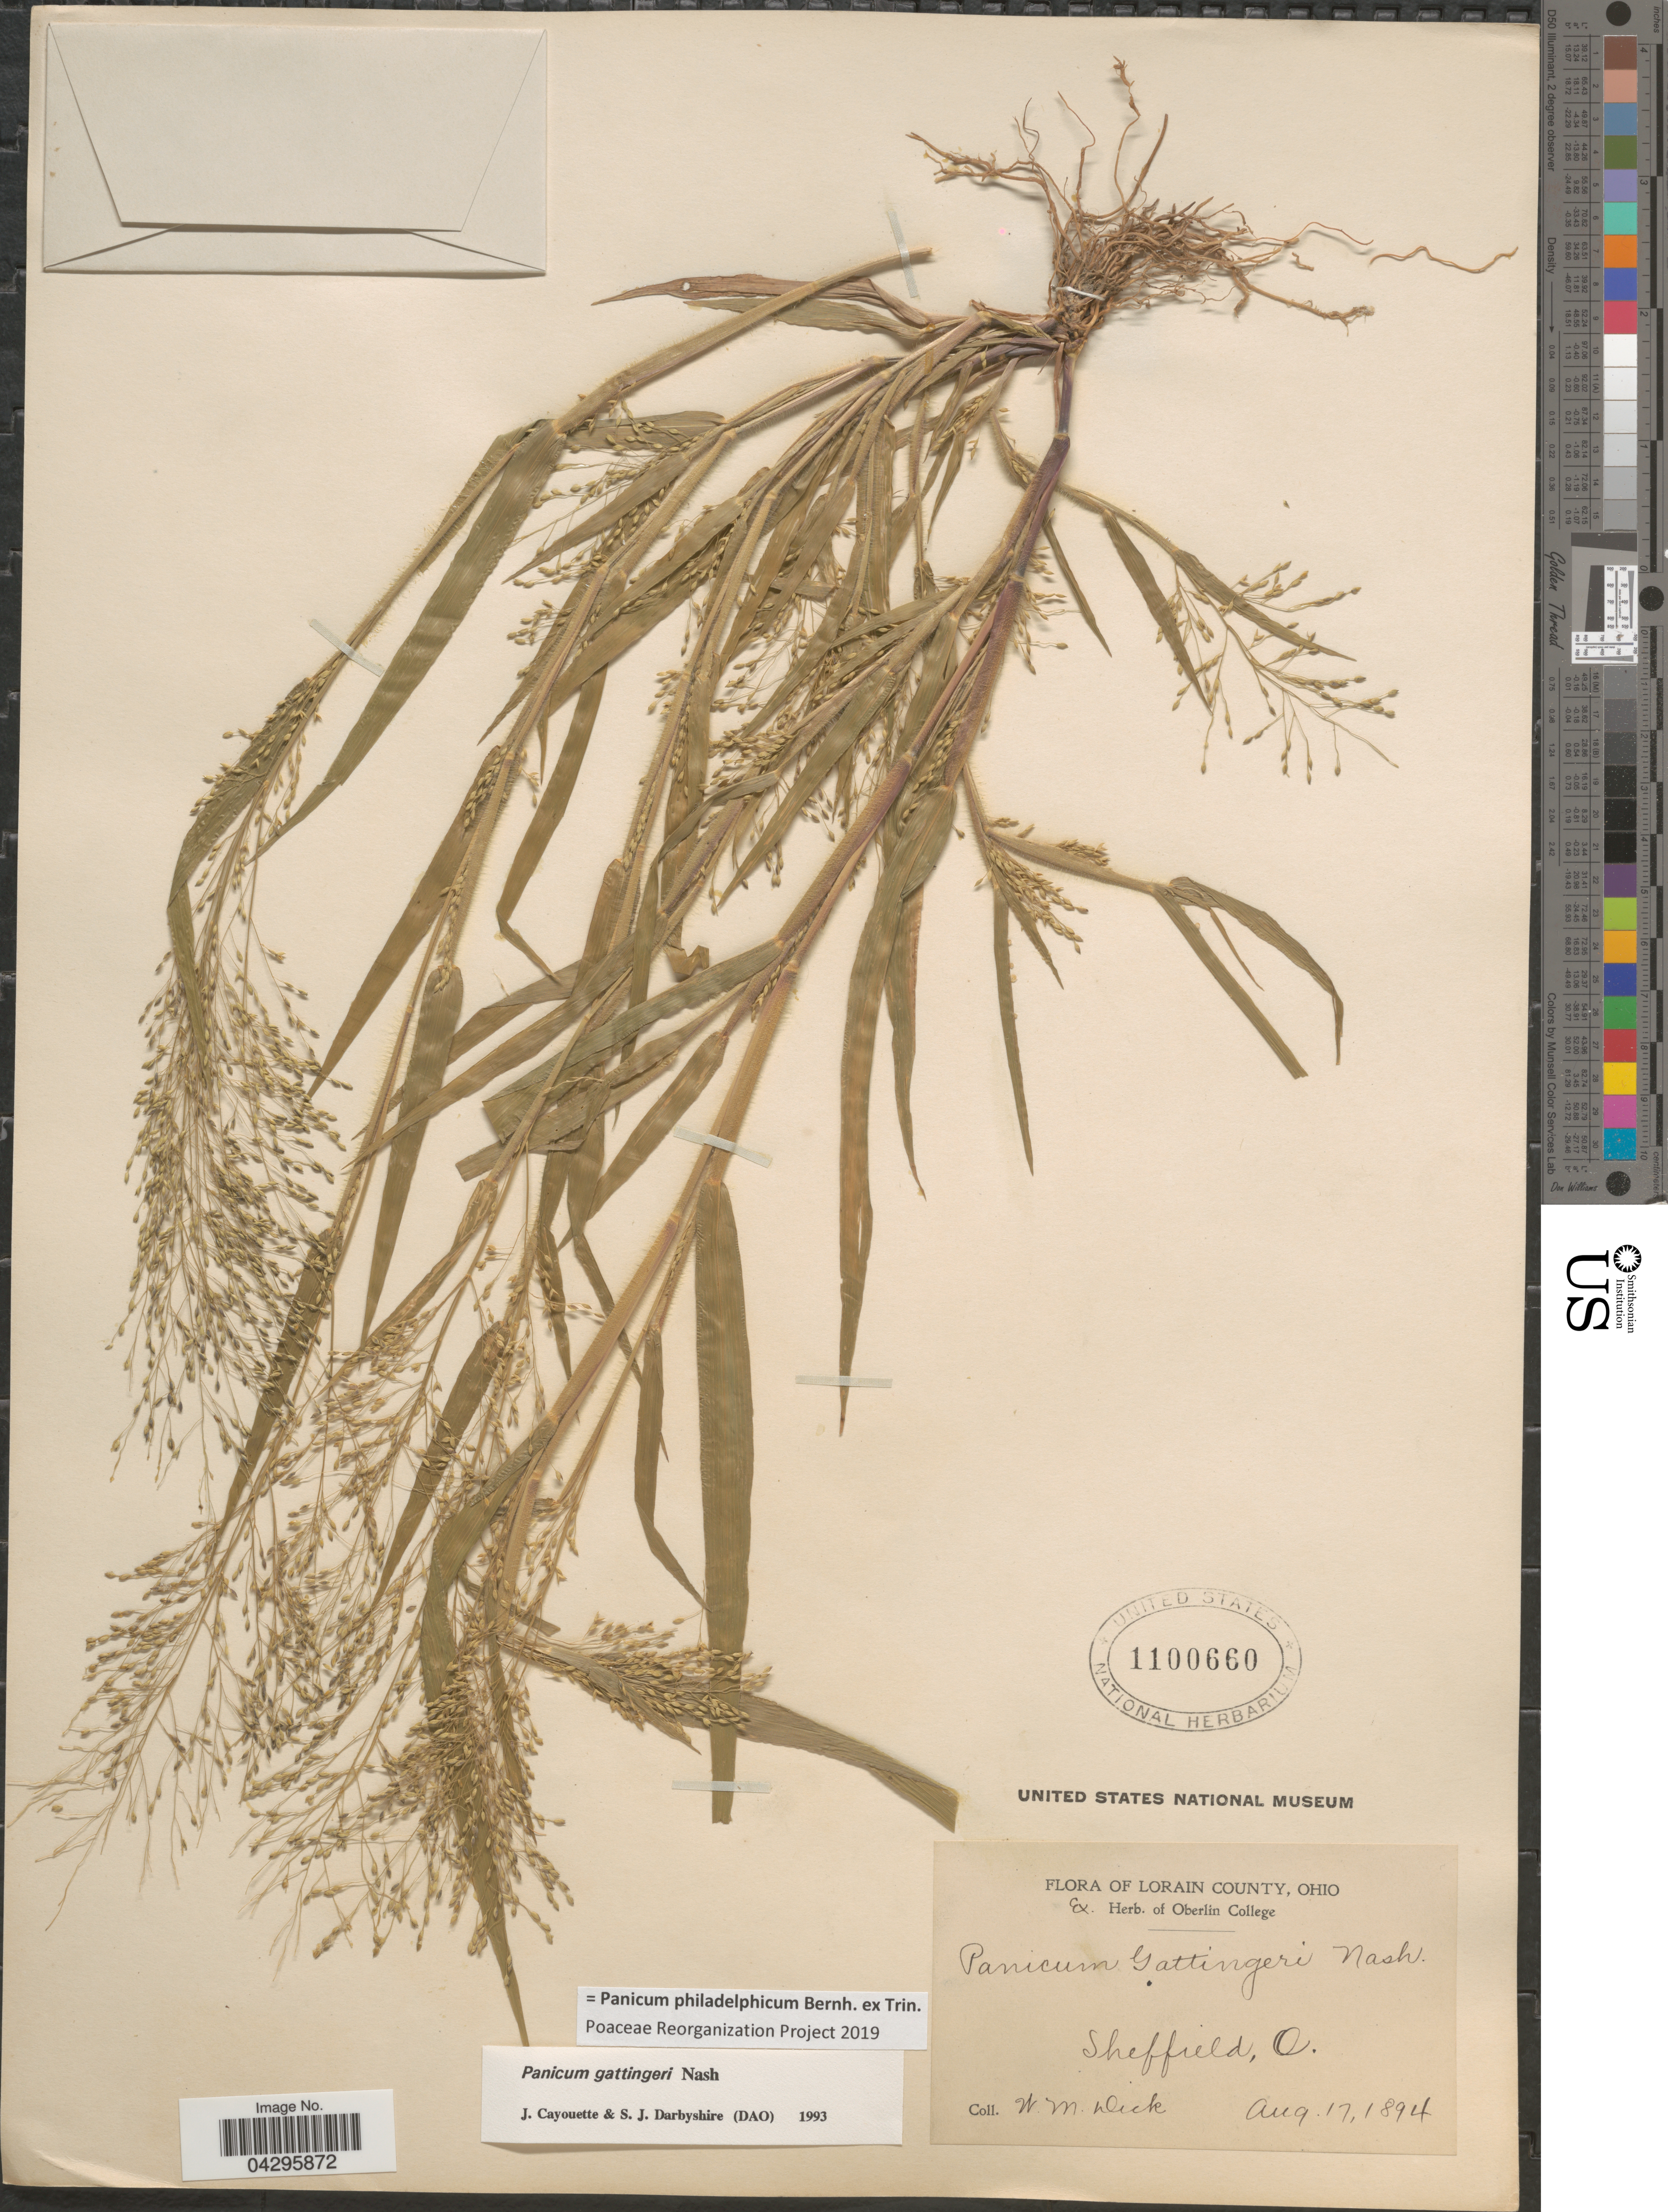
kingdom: Plantae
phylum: Tracheophyta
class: Liliopsida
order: Poales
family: Poaceae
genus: Panicum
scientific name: Panicum philadelphicum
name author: Bernh. ex Trin.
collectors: W. Dick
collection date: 1894-08-17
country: United States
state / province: Ohio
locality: Lorain County. Sheffield. O.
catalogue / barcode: US 1100660